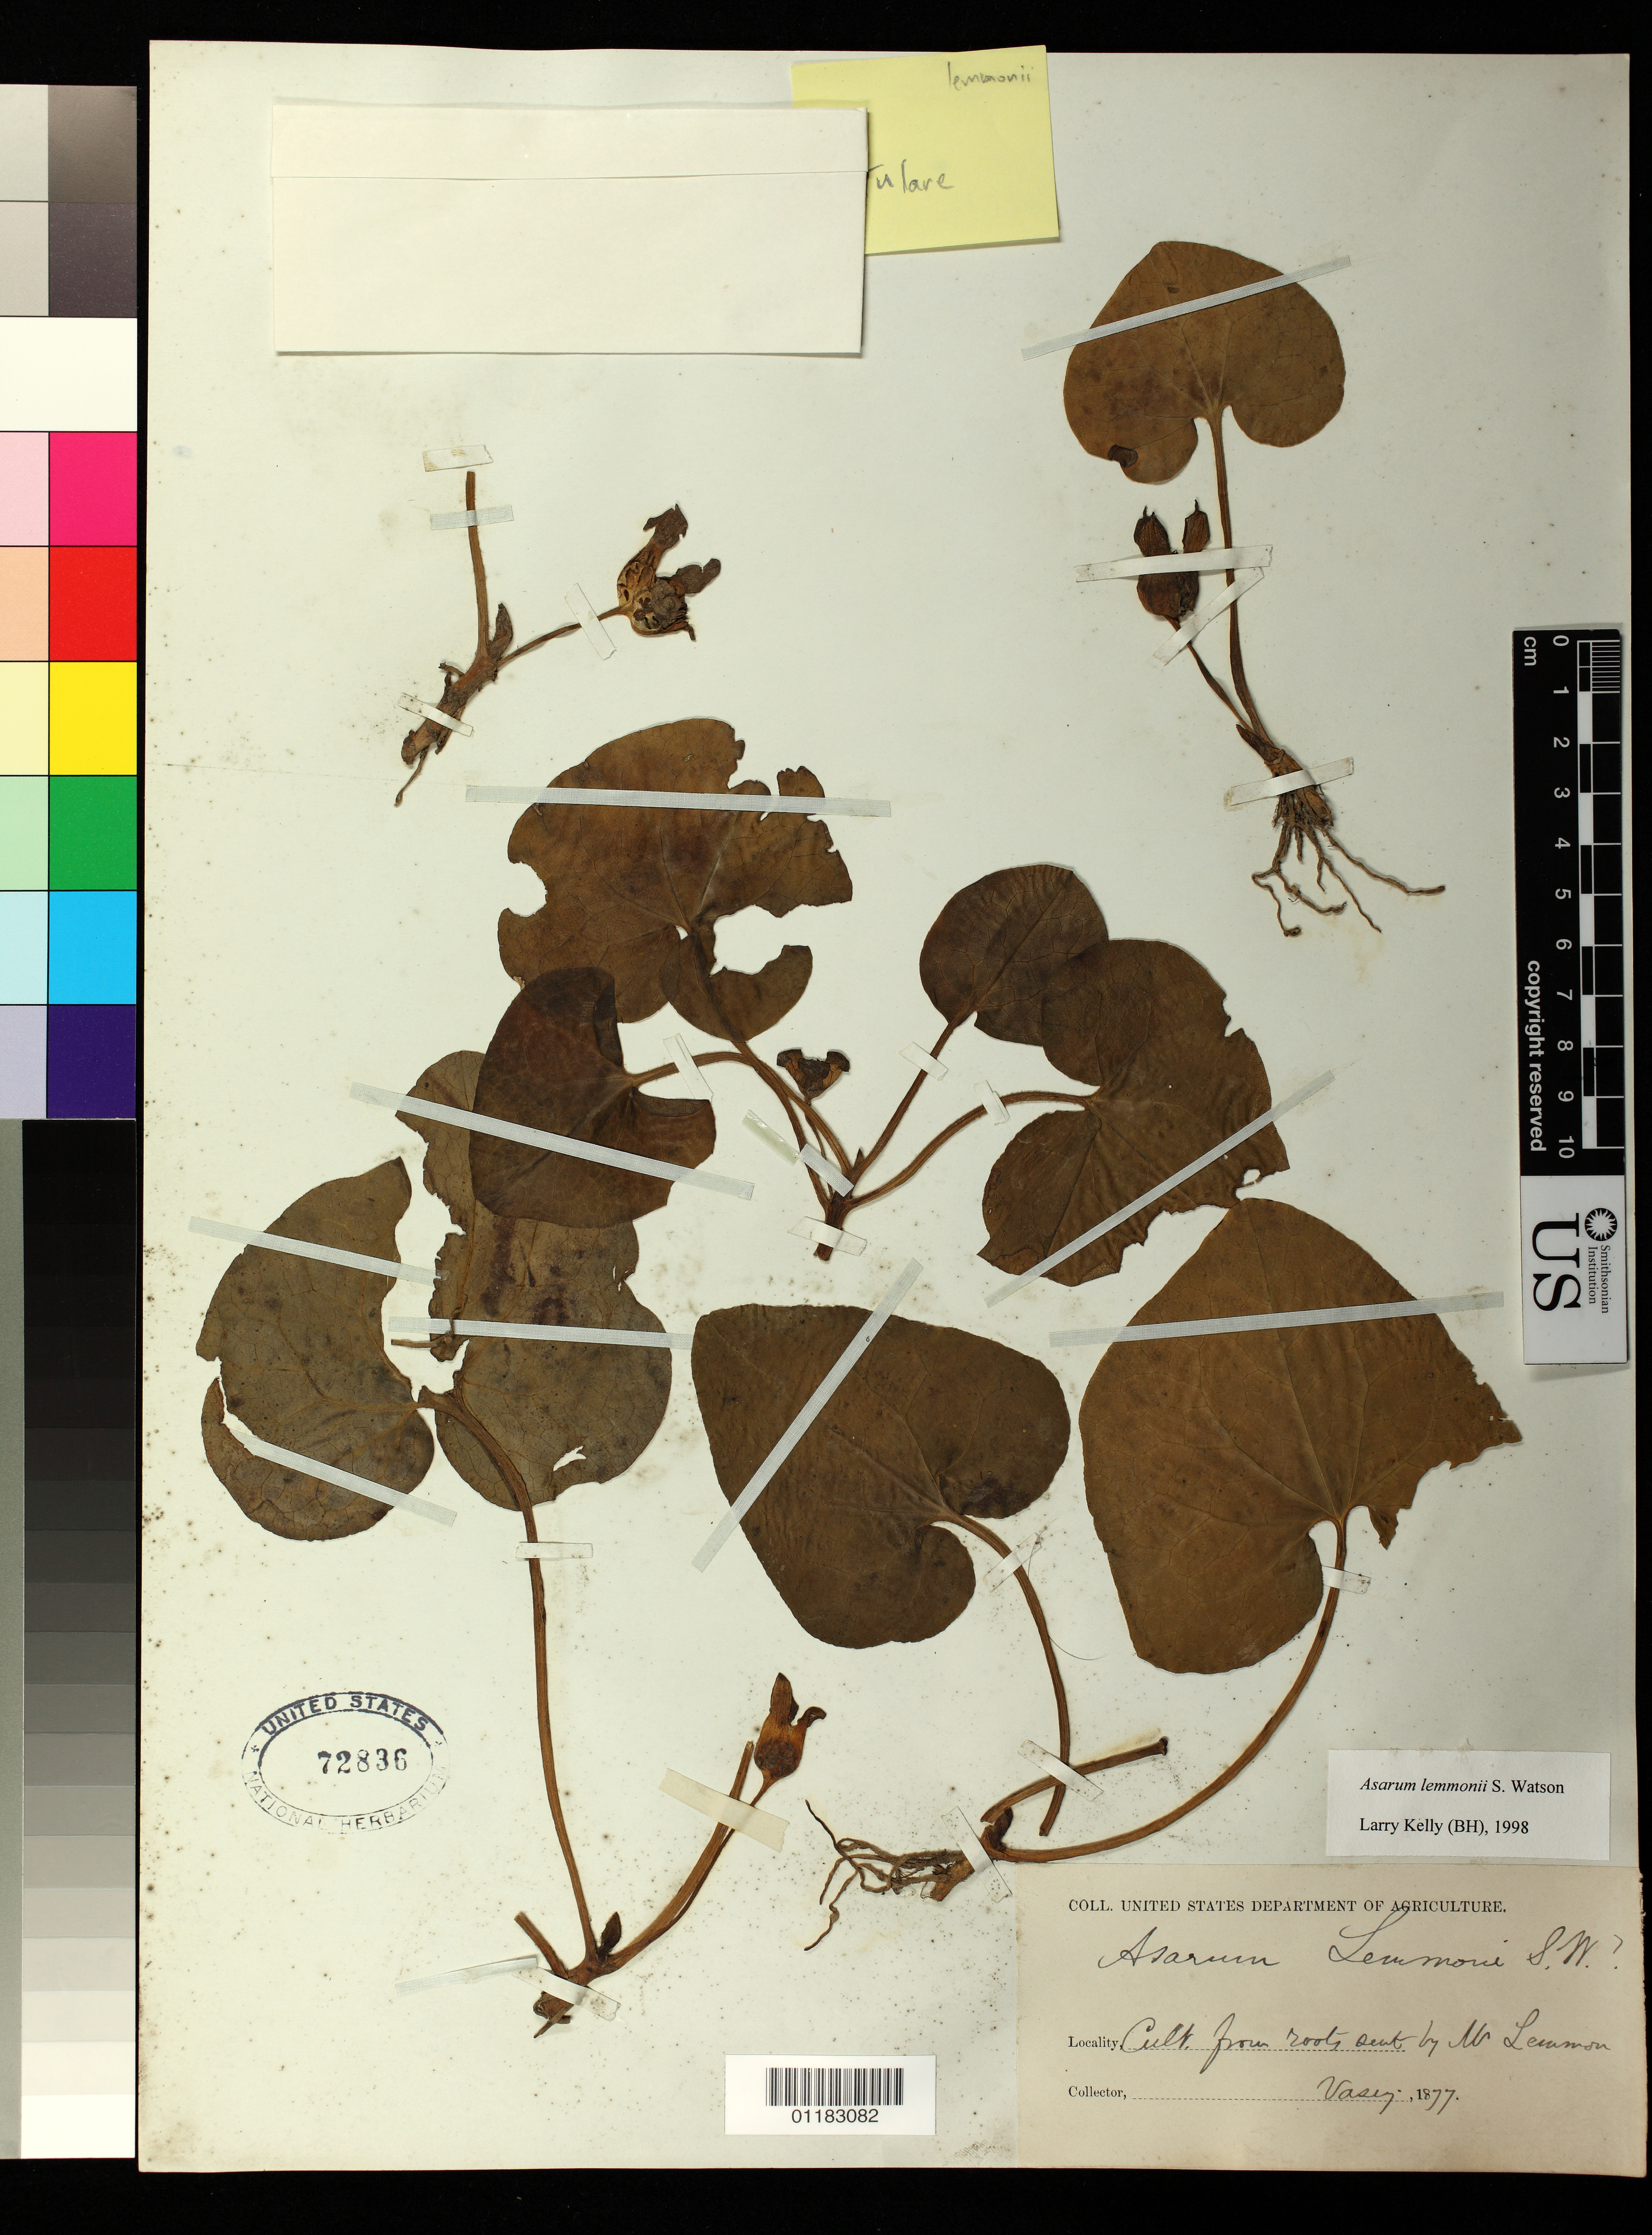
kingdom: Plantae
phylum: Tracheophyta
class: Magnoliopsida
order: Piperales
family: Aristolochiaceae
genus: Asarum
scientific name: Asarum lemmonii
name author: S. Watson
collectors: Vasey, --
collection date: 1877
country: United States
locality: Cultivated from roots by Mr Lemmon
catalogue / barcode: US 72836